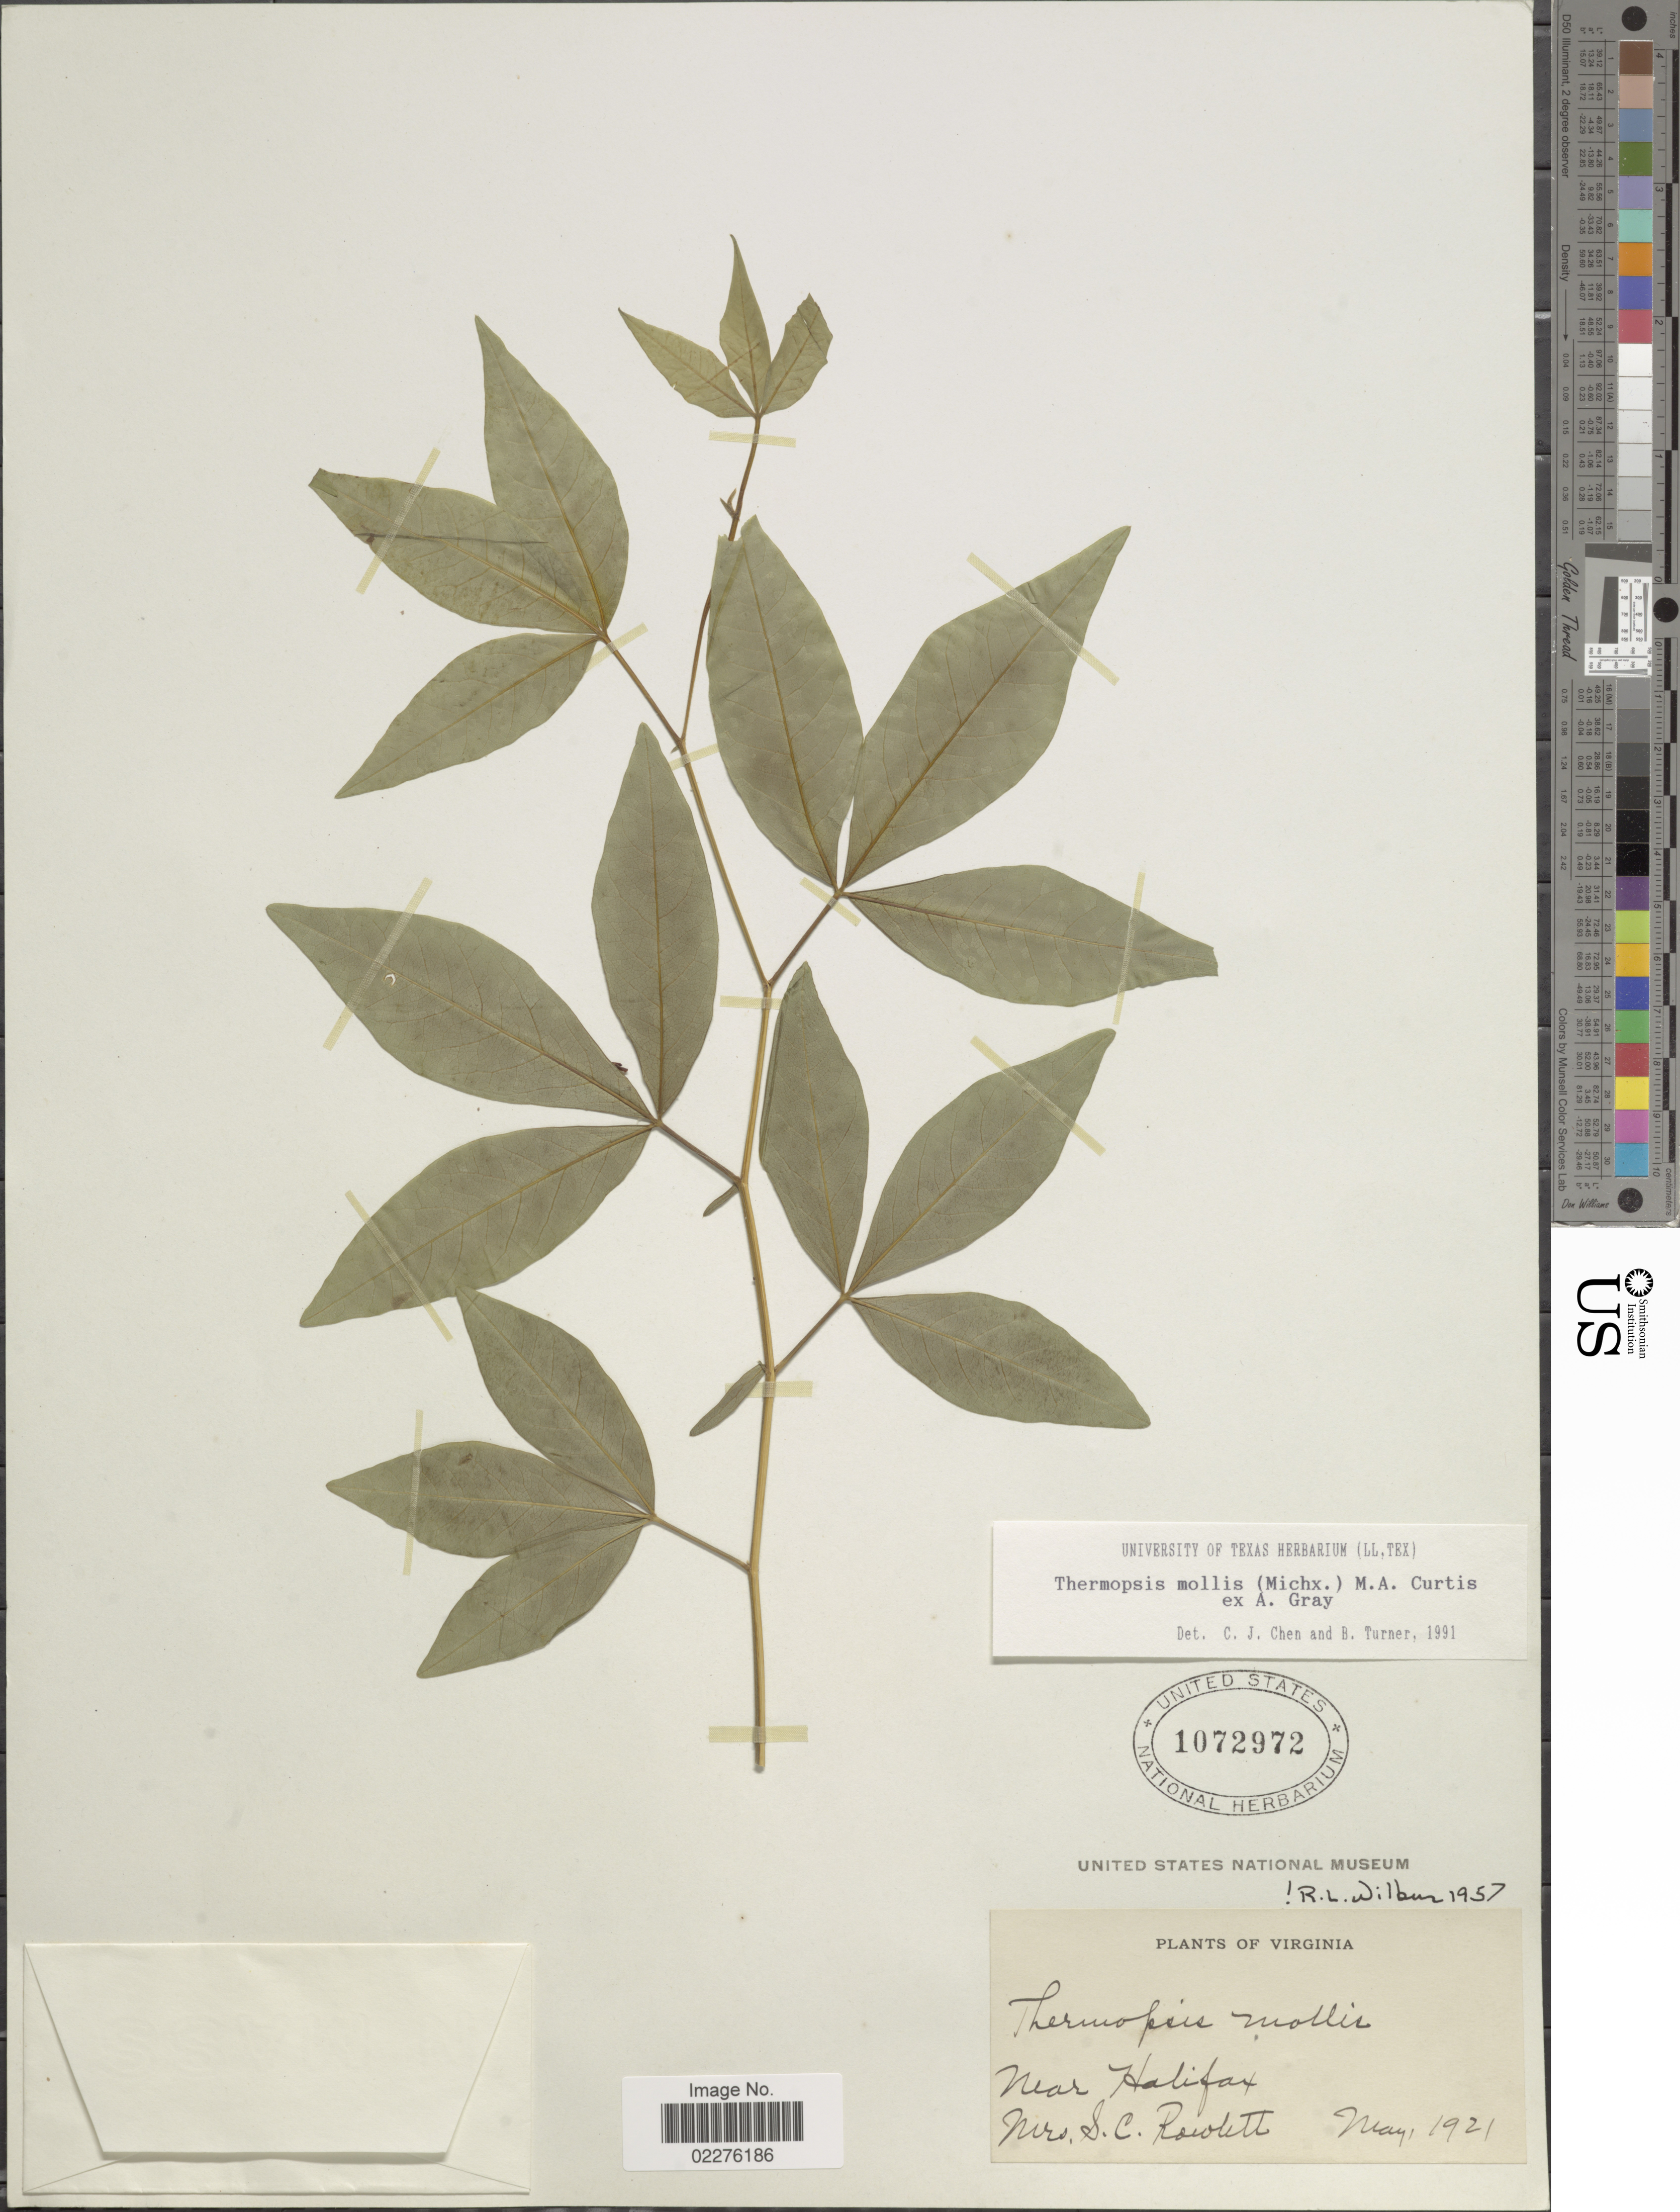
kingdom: Plantae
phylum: Tracheophyta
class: Magnoliopsida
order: Fabales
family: Fabaceae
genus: Thermopsis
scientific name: Thermopsis mollis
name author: (Michx.) M.A. Curtis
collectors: S. Rowlett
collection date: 1921-05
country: United States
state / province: Virginia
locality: Near Halifax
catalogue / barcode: US 1072972